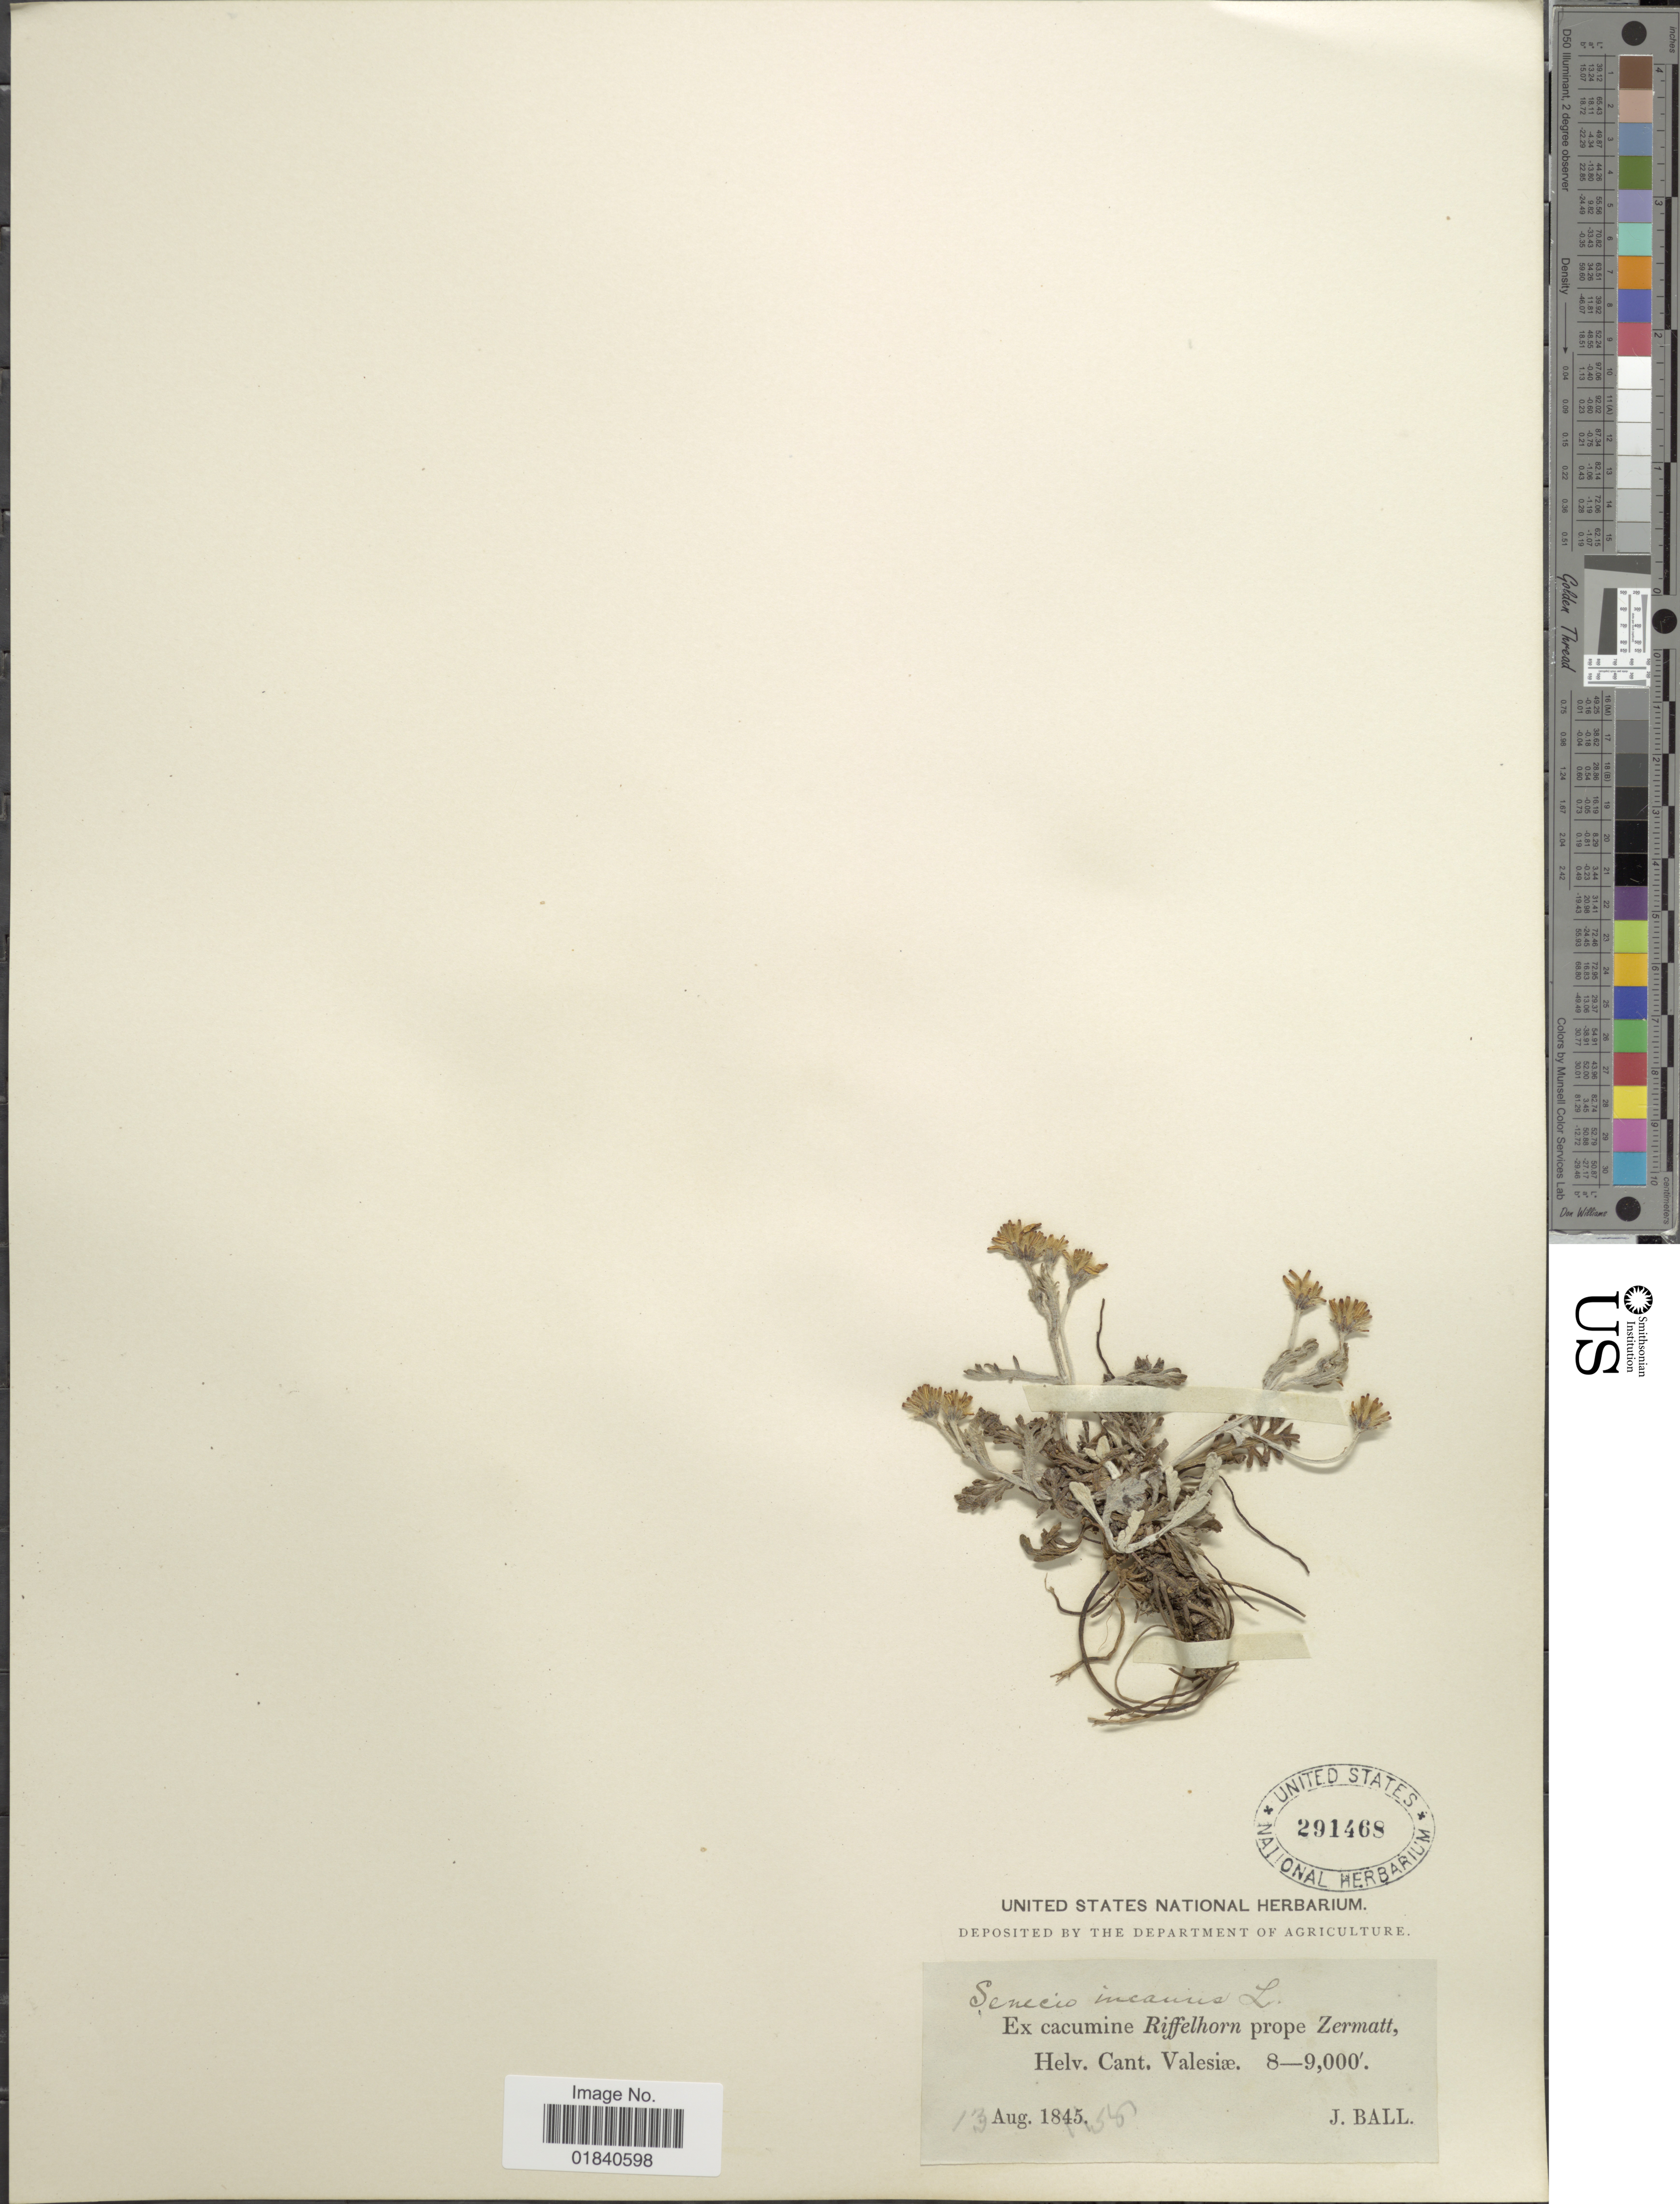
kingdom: Plantae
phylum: Tracheophyta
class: Magnoliopsida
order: Asterales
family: Asteraceae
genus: Jacobaea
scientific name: Jacobaea incana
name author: (L.) Veldkamp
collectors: J. Ball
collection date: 1856-08-13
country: Switzerland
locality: Ex cacumine Riffelhorn prope Zermatt, Helv. Cant. Valesiae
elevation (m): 2438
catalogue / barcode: US 291468